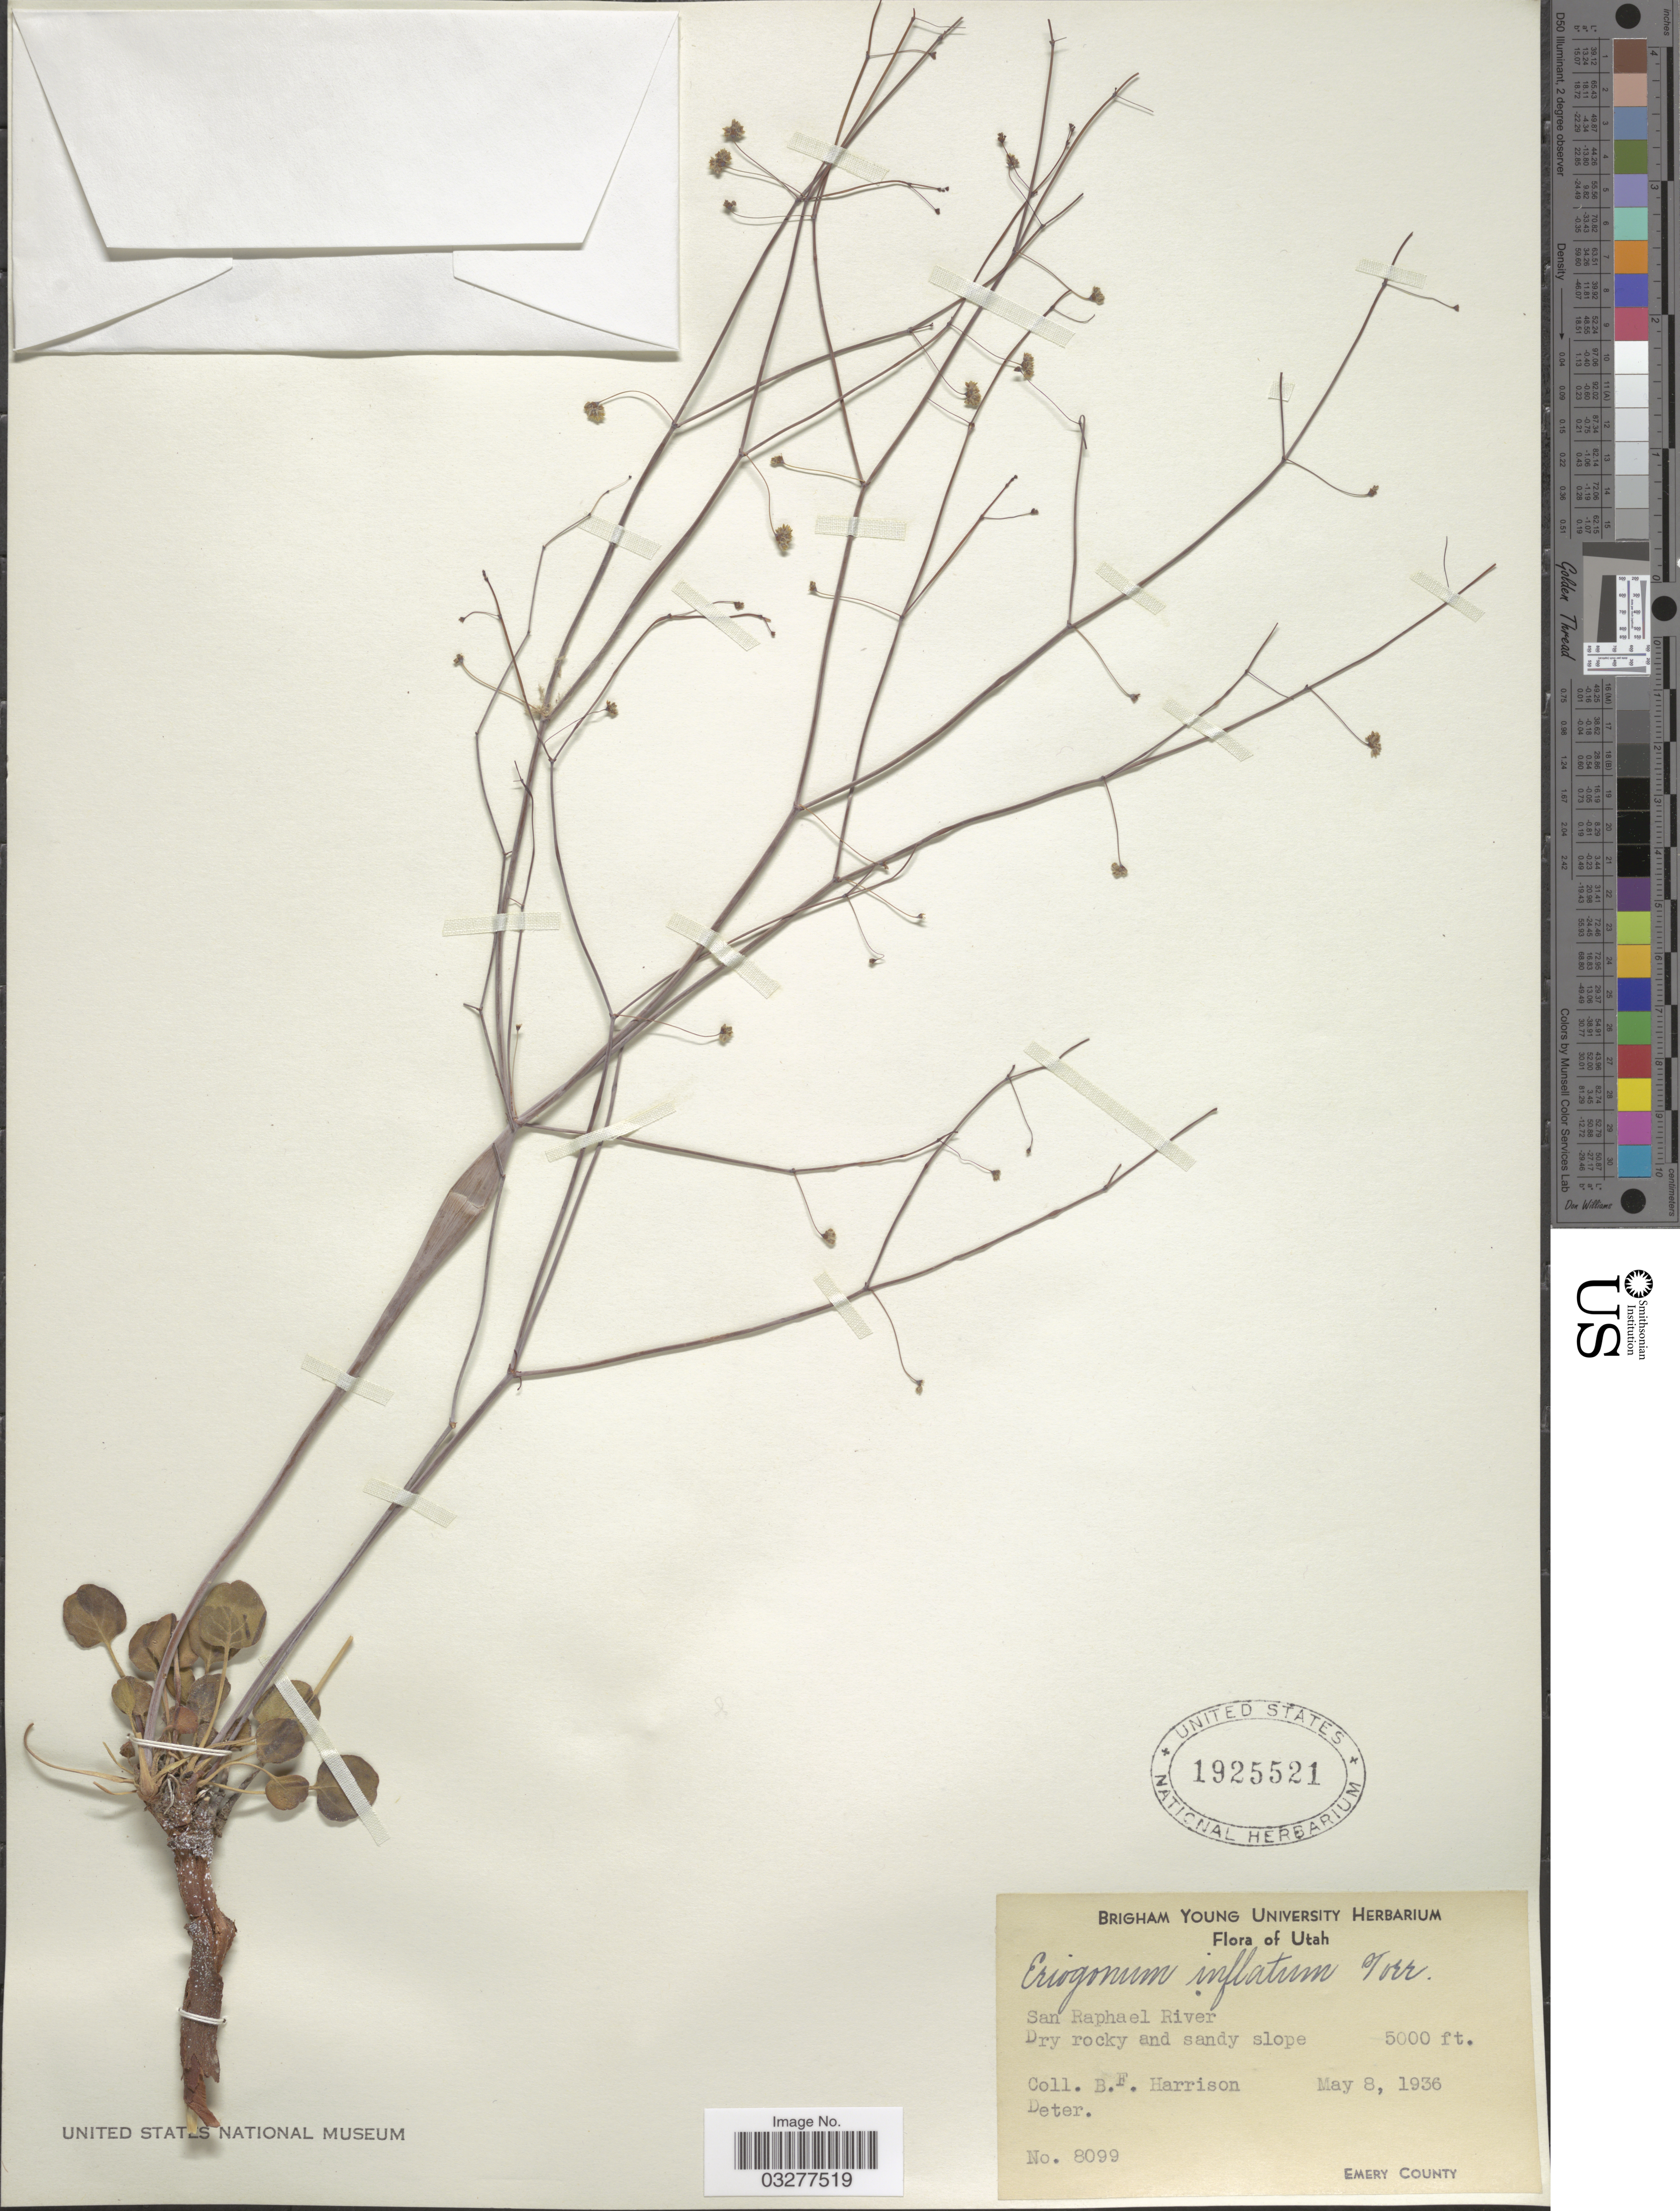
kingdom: Plantae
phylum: Tracheophyta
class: Magnoliopsida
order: Caryophyllales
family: Polygonaceae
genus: Eriogonum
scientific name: Eriogonum inflatum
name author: Torr. & Frém.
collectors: B. F. Harrison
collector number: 8099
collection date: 1936-05-08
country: United States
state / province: Utah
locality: San Raphael River.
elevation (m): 1524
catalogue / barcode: US 1925521